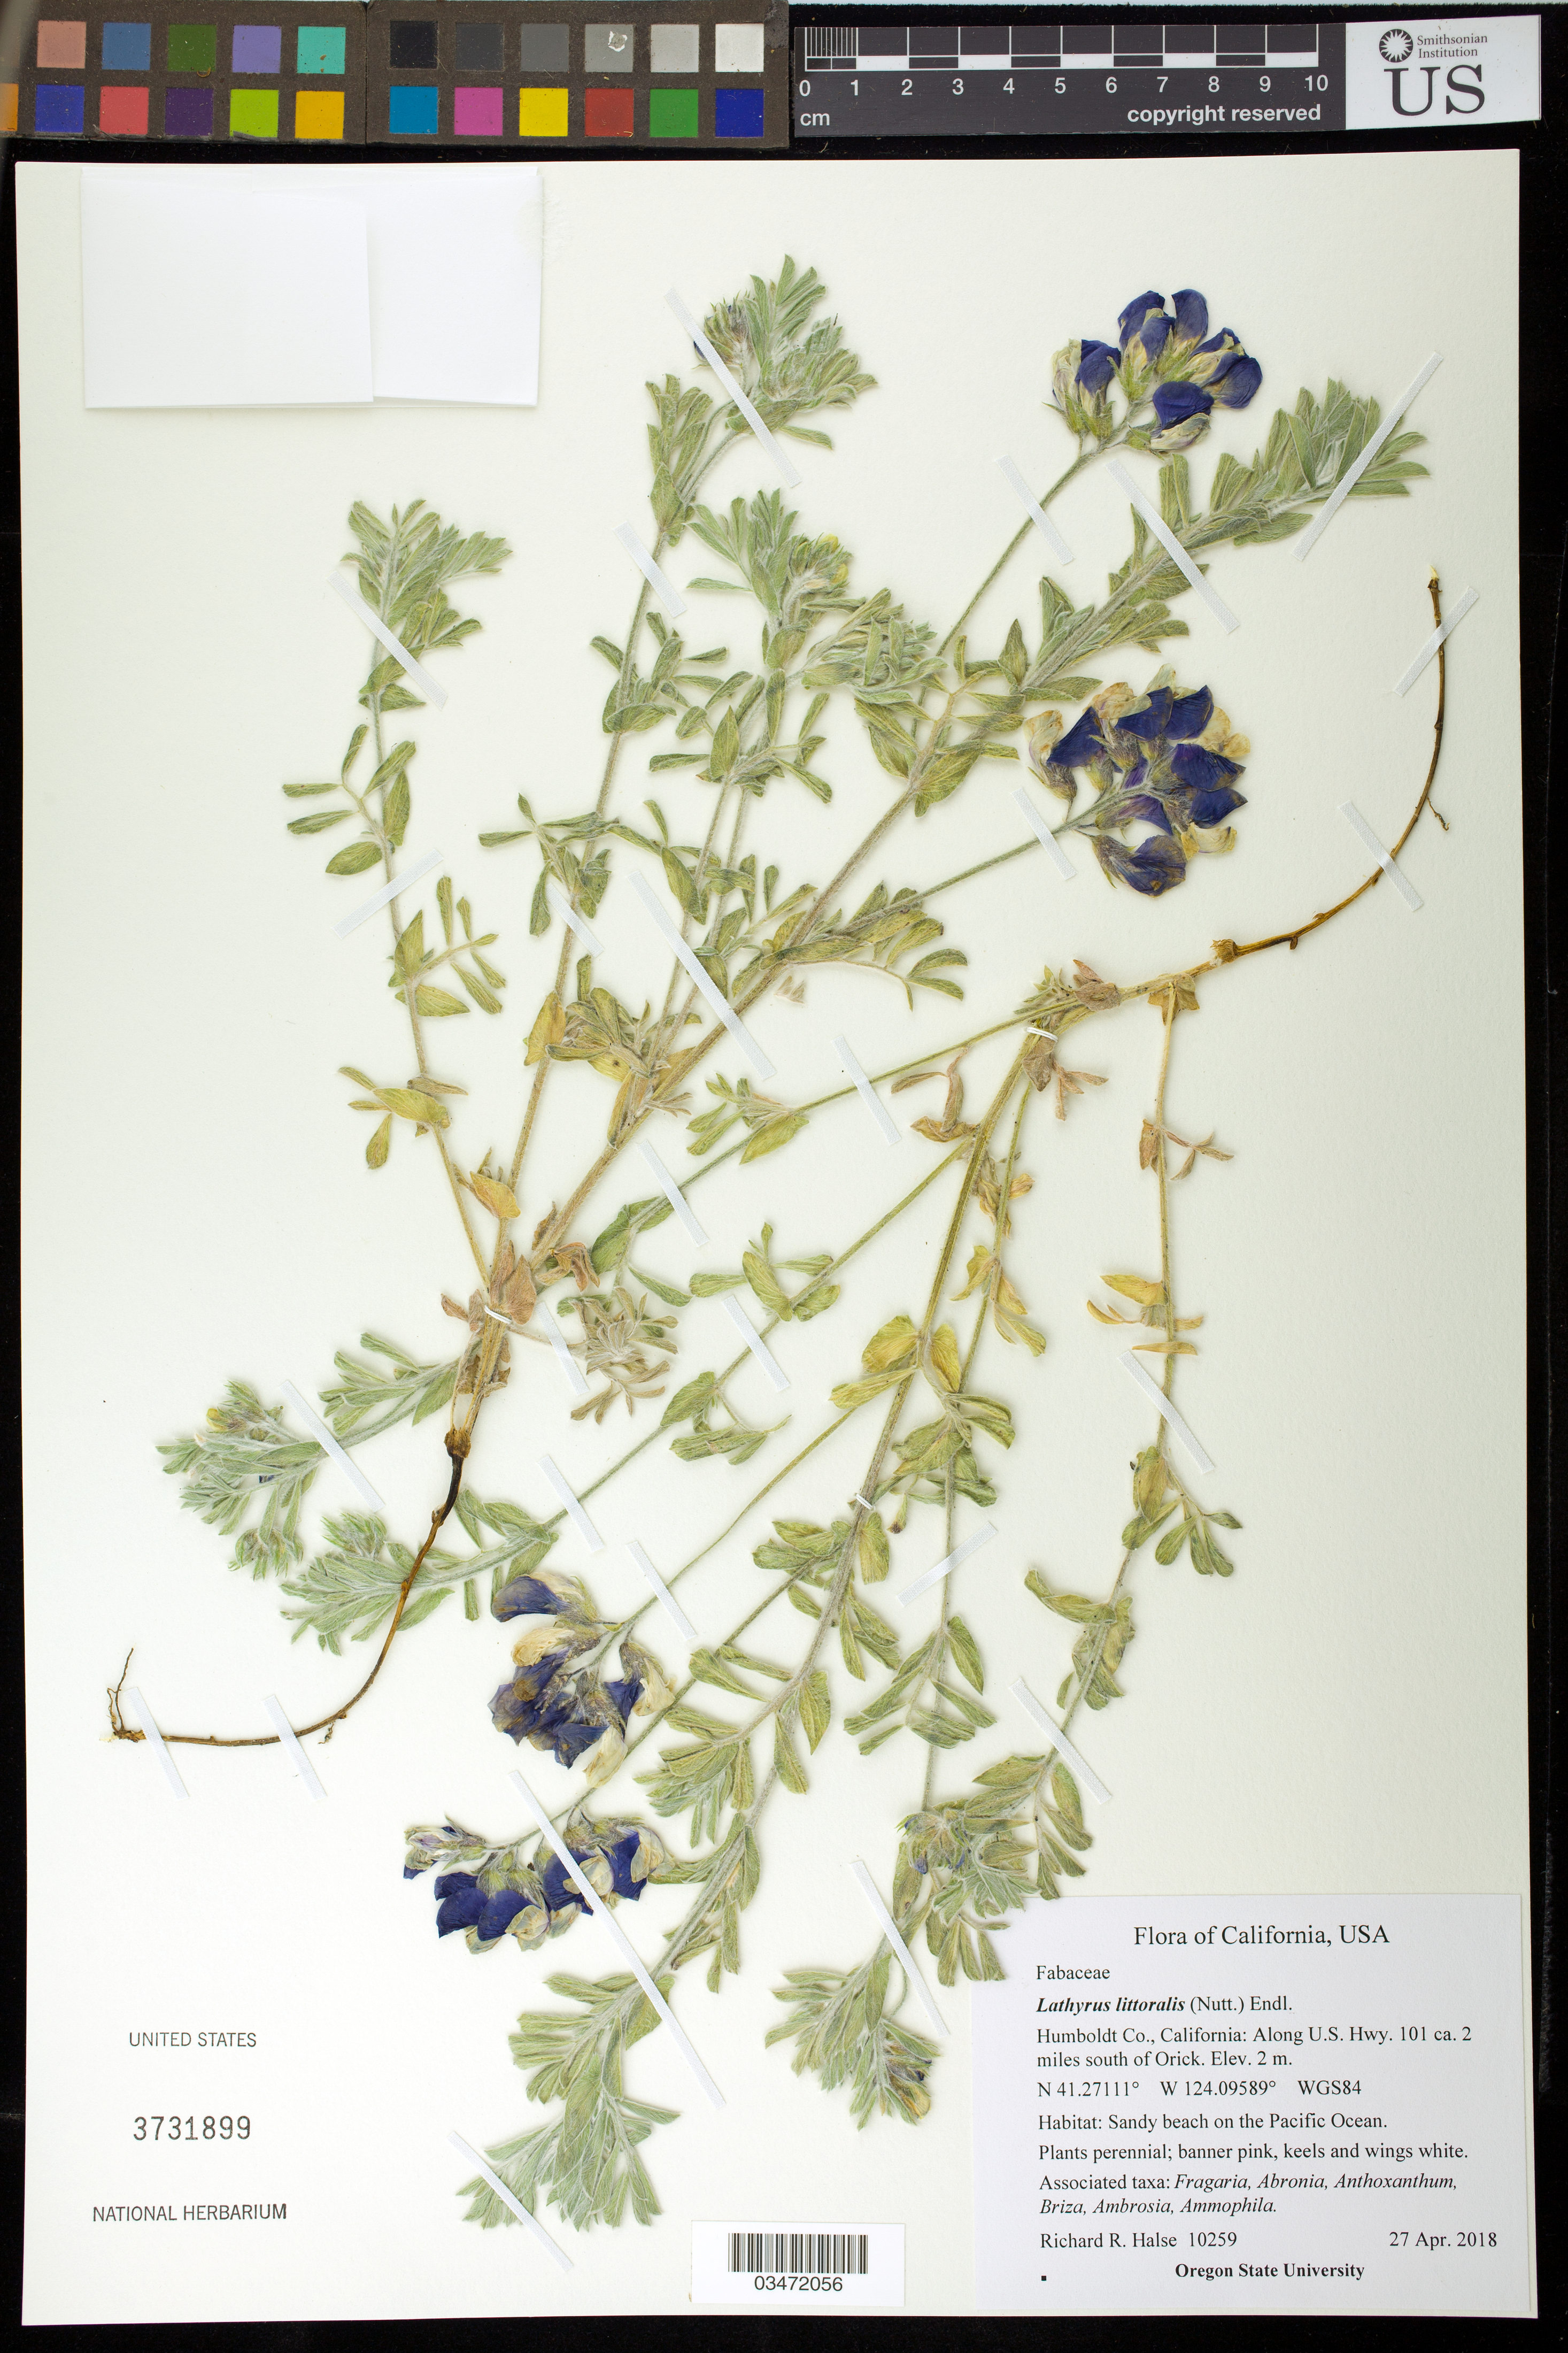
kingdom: Plantae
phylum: Tracheophyta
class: Magnoliopsida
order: Fabales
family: Fabaceae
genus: Lathyrus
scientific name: Lathyrus littoralis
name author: (Torr. & A. Gray) Walp.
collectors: R. Halse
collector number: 10259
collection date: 2018-04-27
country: United States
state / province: California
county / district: Humboldt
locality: US Hwy 101, ca. 2 miles S of Orick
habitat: Sandy beach on Pacific Oceae. Associated taxa: Fragaria, Abronis, Anthoxanthum, Briza, Ambrosia, Ammophila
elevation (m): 2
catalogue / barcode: US 3731899